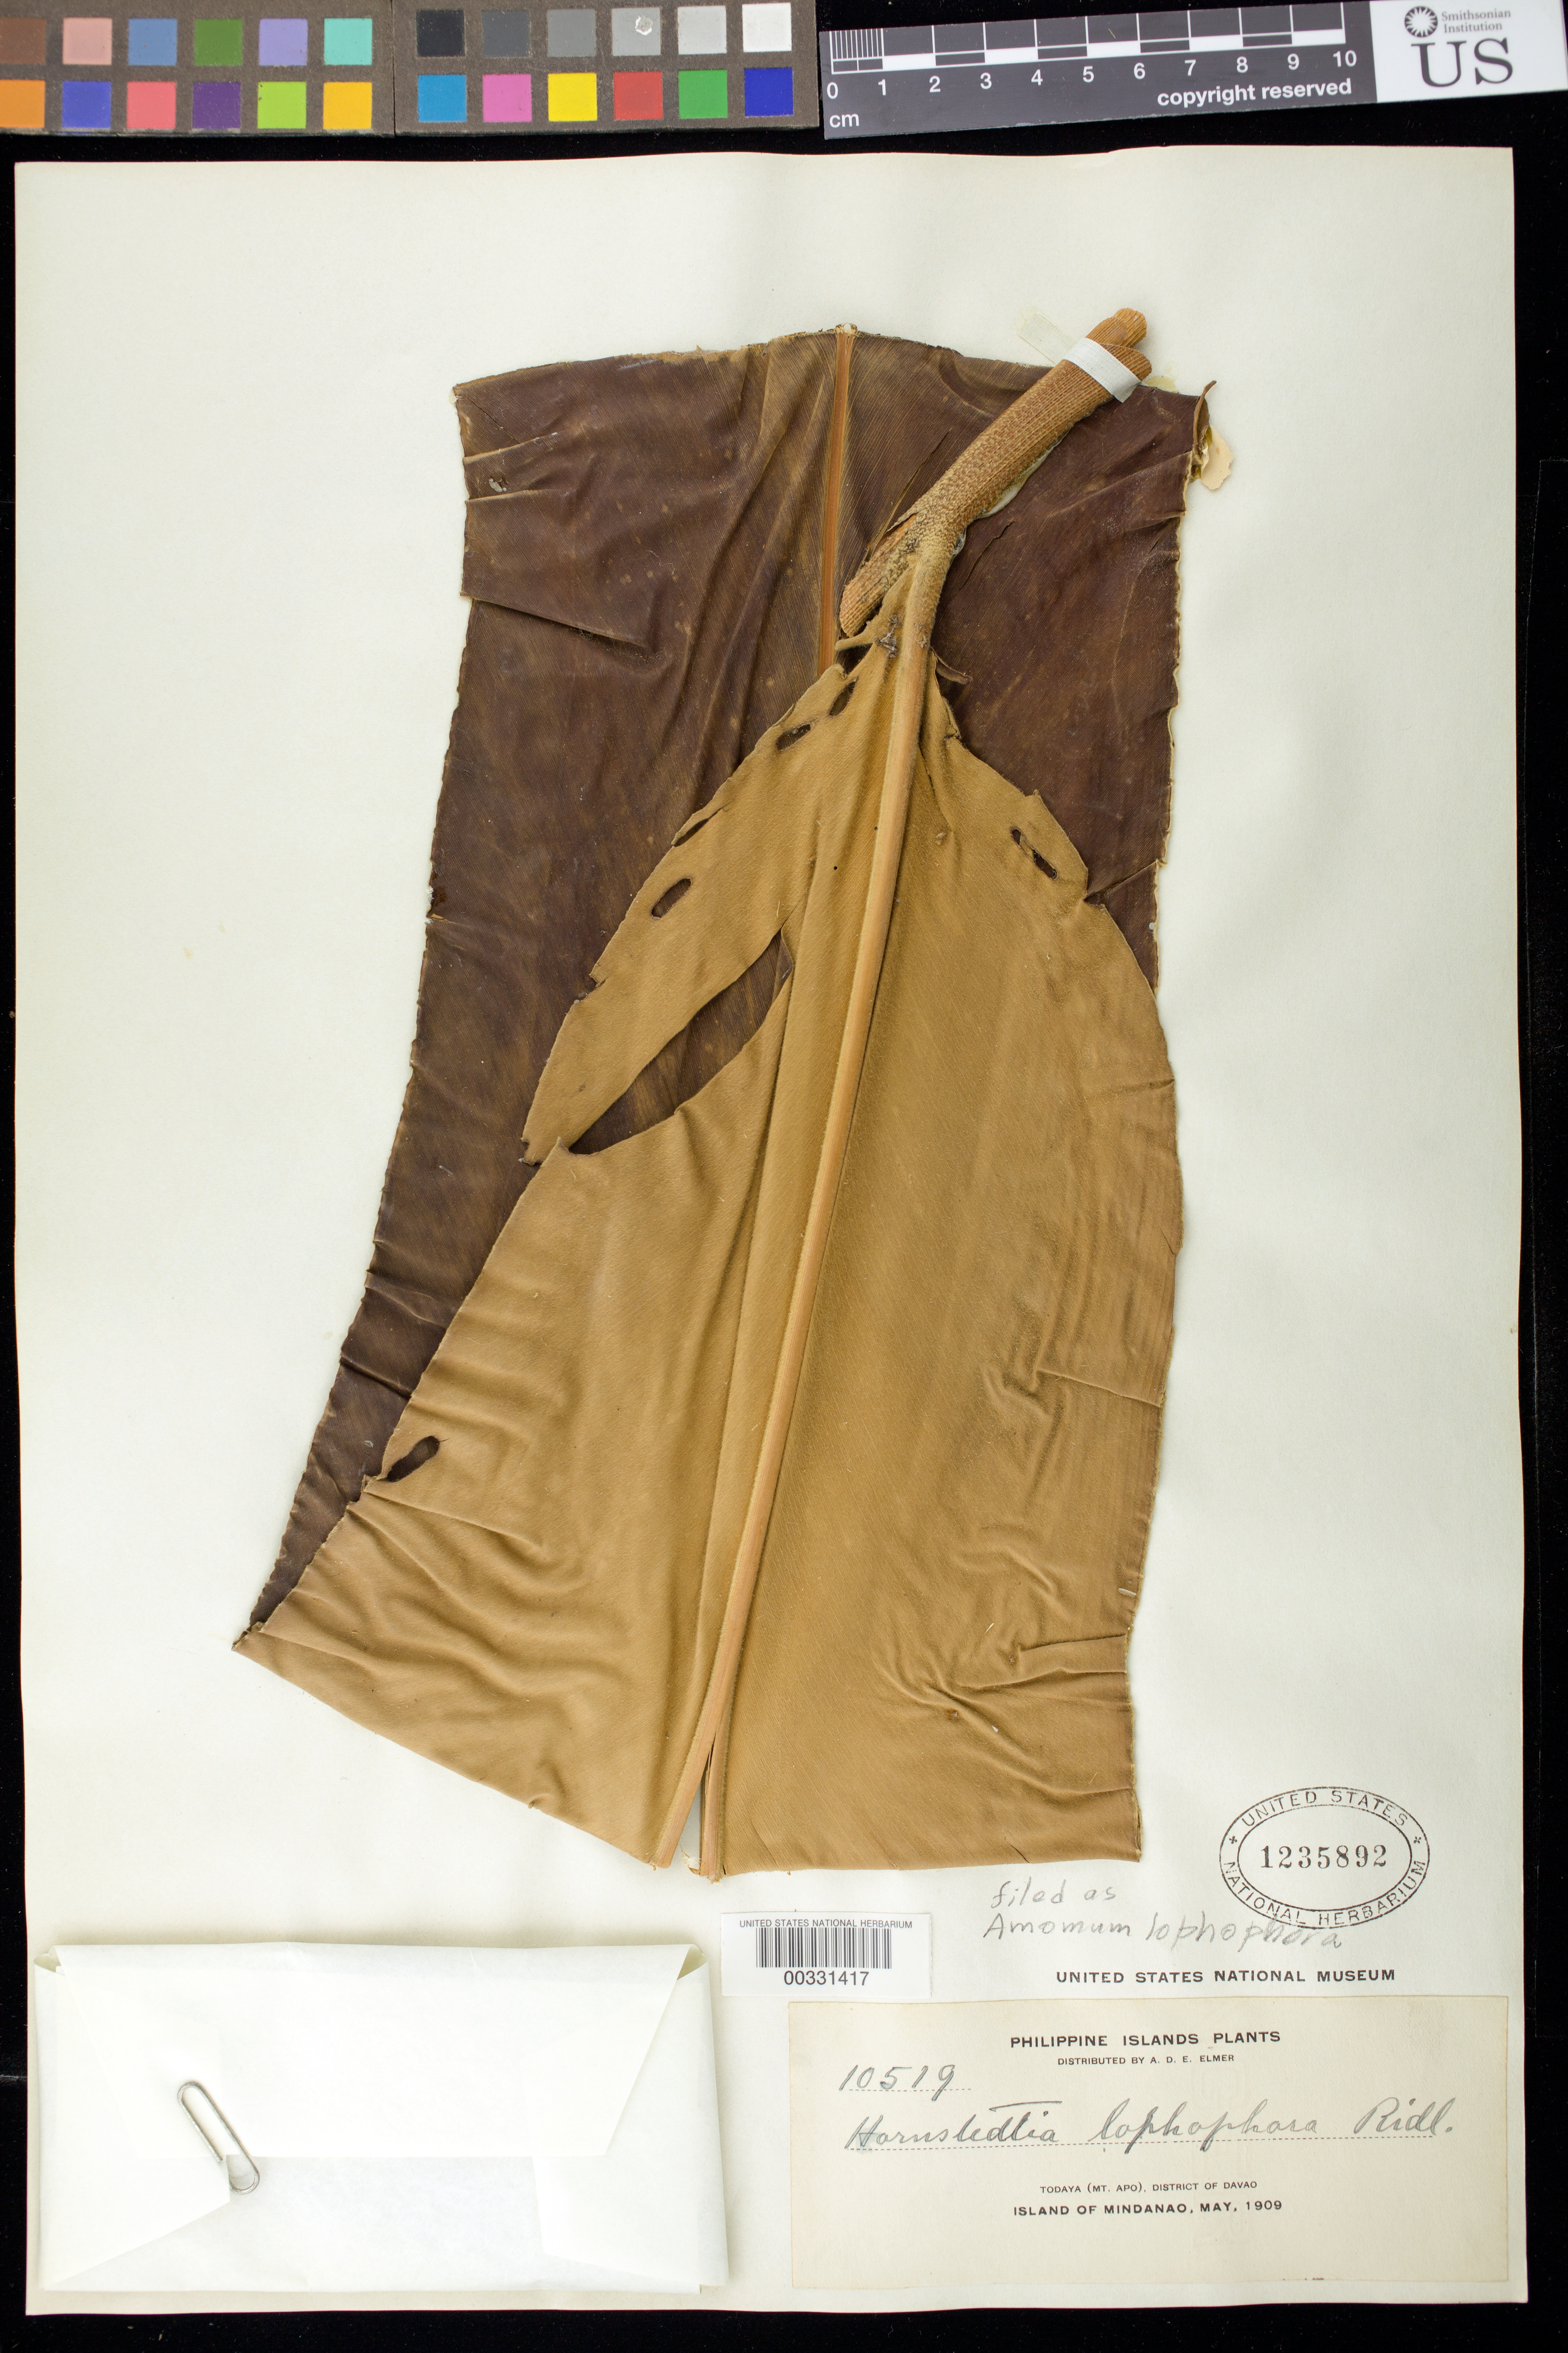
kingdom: Plantae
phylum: Tracheophyta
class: Liliopsida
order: Zingiberales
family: Zingiberaceae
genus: Hornstedtia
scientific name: Hornstedtia lophophora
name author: Ridl. in Elmer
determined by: Docot, Rudolph Valentino A.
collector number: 10519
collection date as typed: May 1909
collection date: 1909-05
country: Philippines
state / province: Davao / Soccsksargen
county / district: Cotabato del Norte / Davao del Sur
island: Mindanao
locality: Todaya (Mt. Apo), dist of Davao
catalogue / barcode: US 1235892